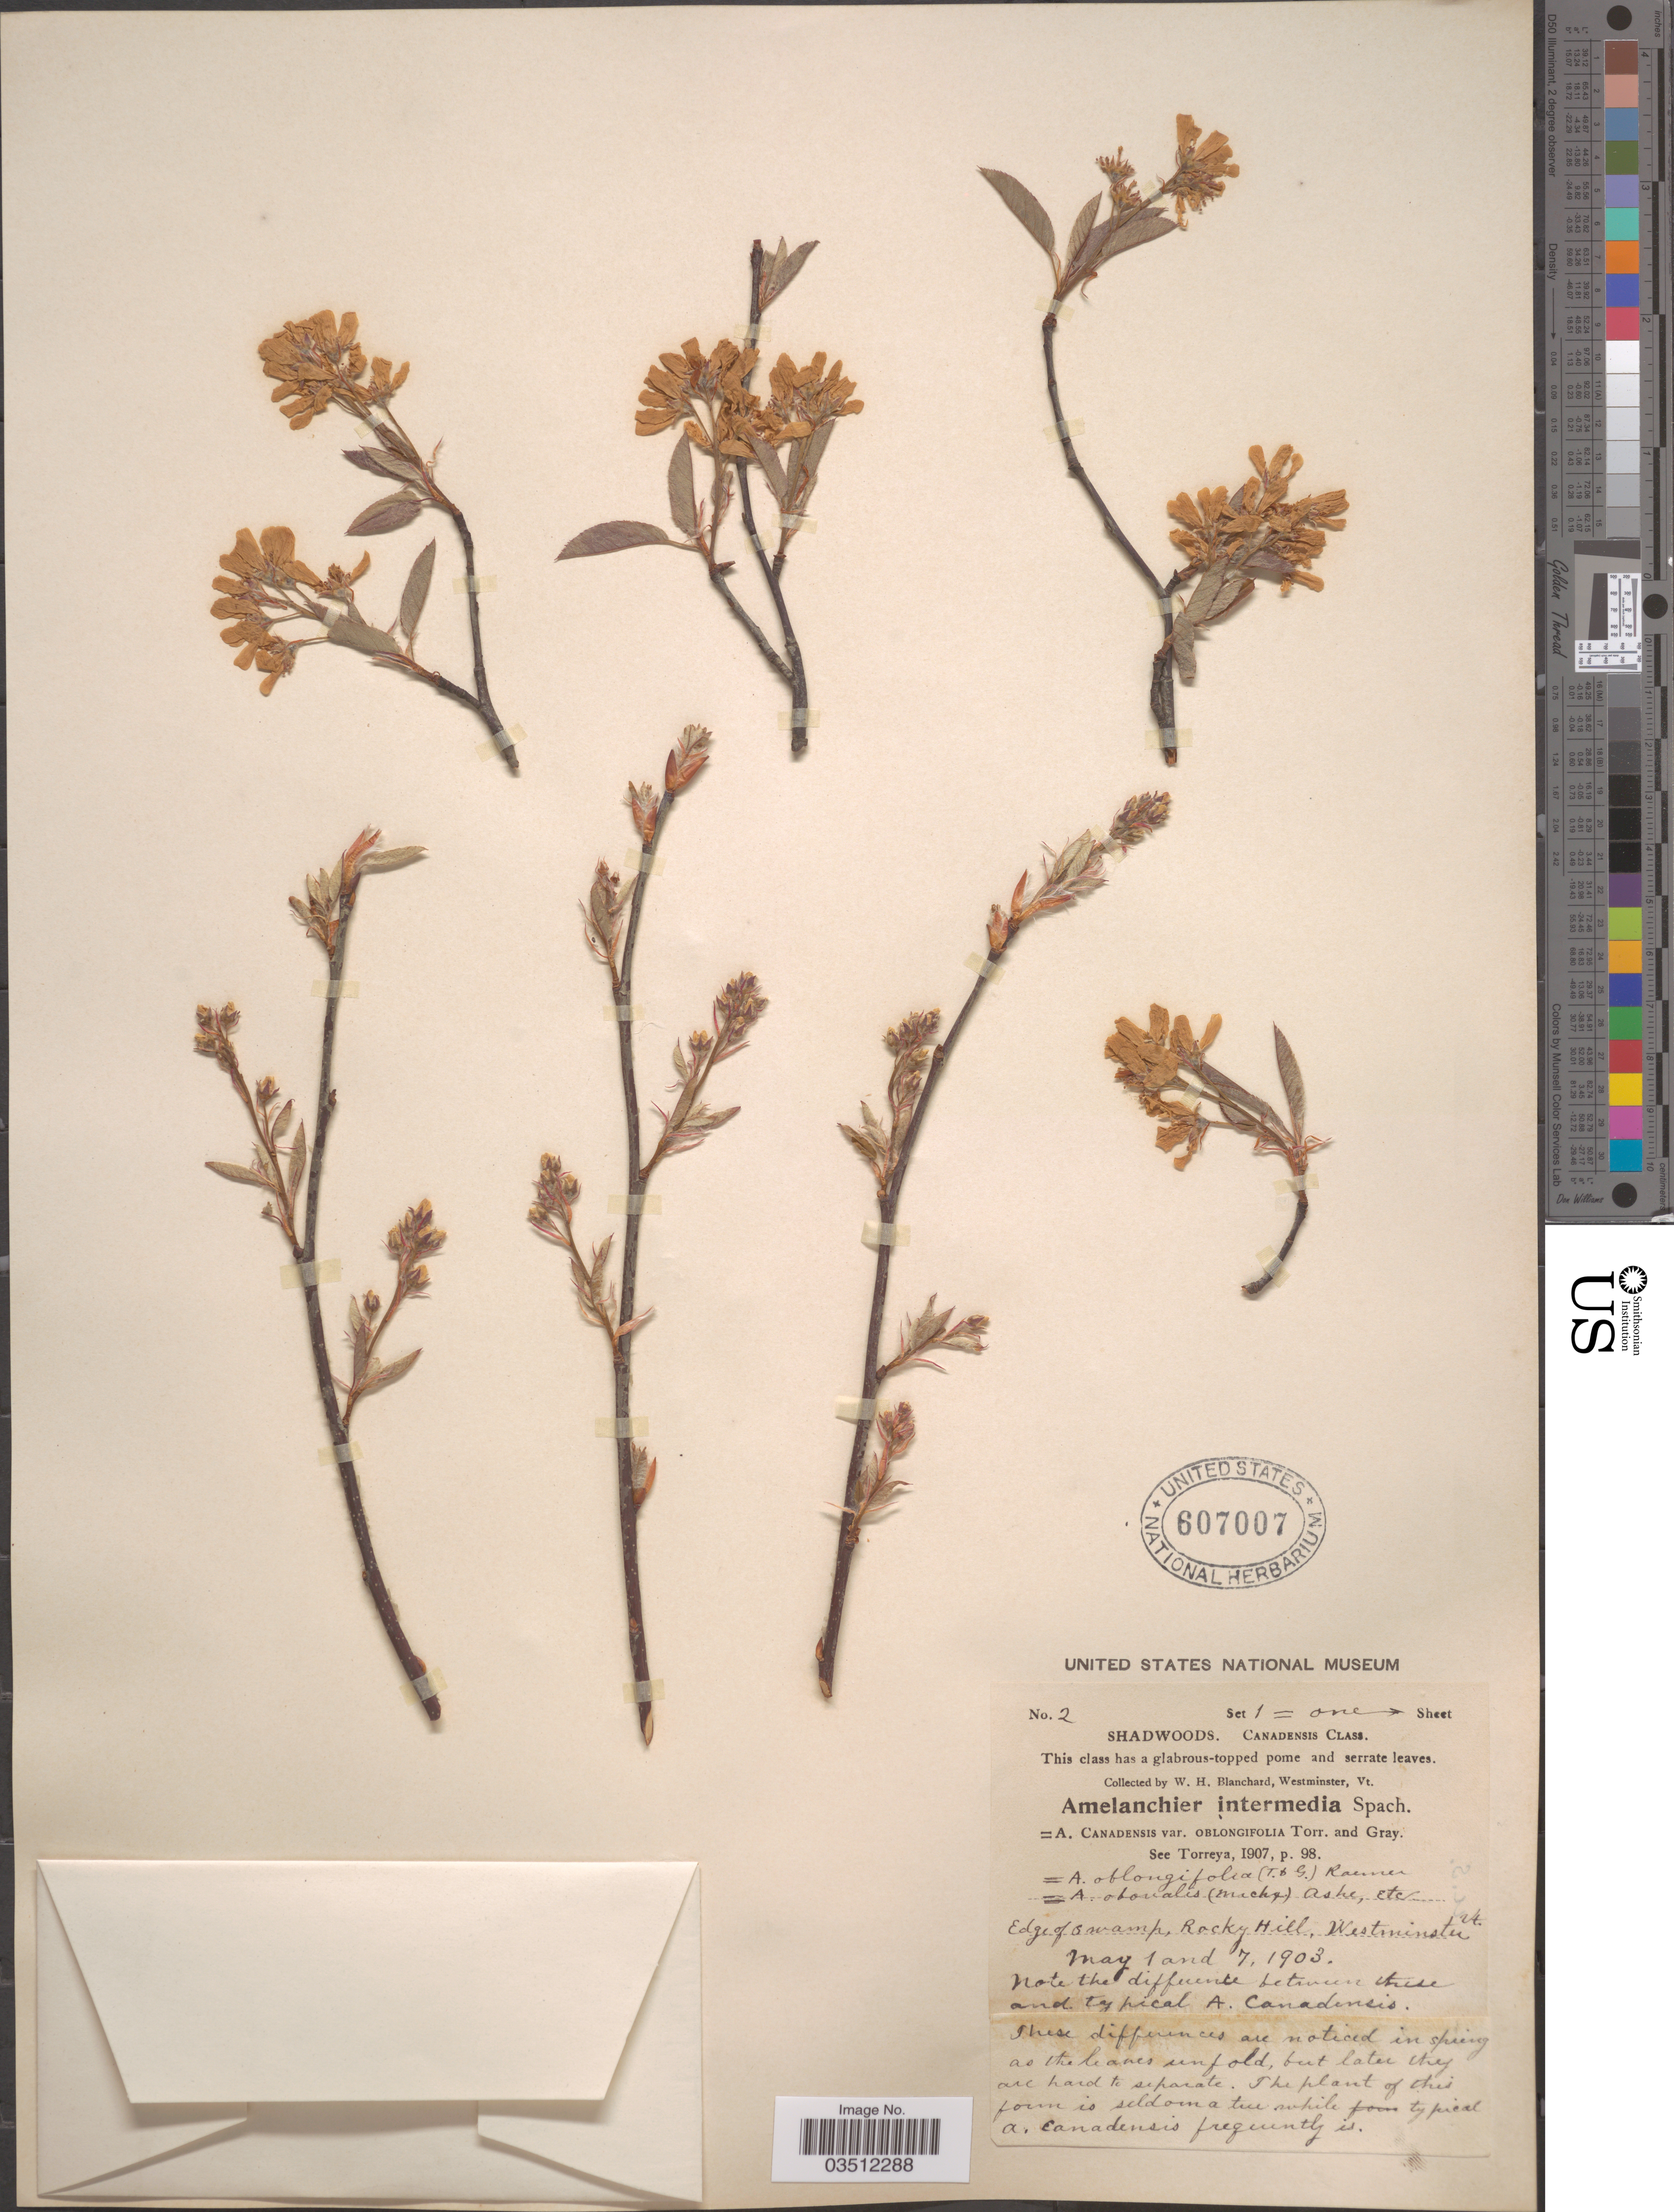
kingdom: Plantae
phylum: Tracheophyta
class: Magnoliopsida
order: Rosales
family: Rosaceae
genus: Amelanchier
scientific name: Amelanchier intermedia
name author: Spach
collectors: W. H. Blanchard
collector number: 2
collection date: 1903-05-01/1903-05-07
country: United States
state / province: Vermont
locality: Edge of swamp, Rocky Hill, Westerminster.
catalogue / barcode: US 607007